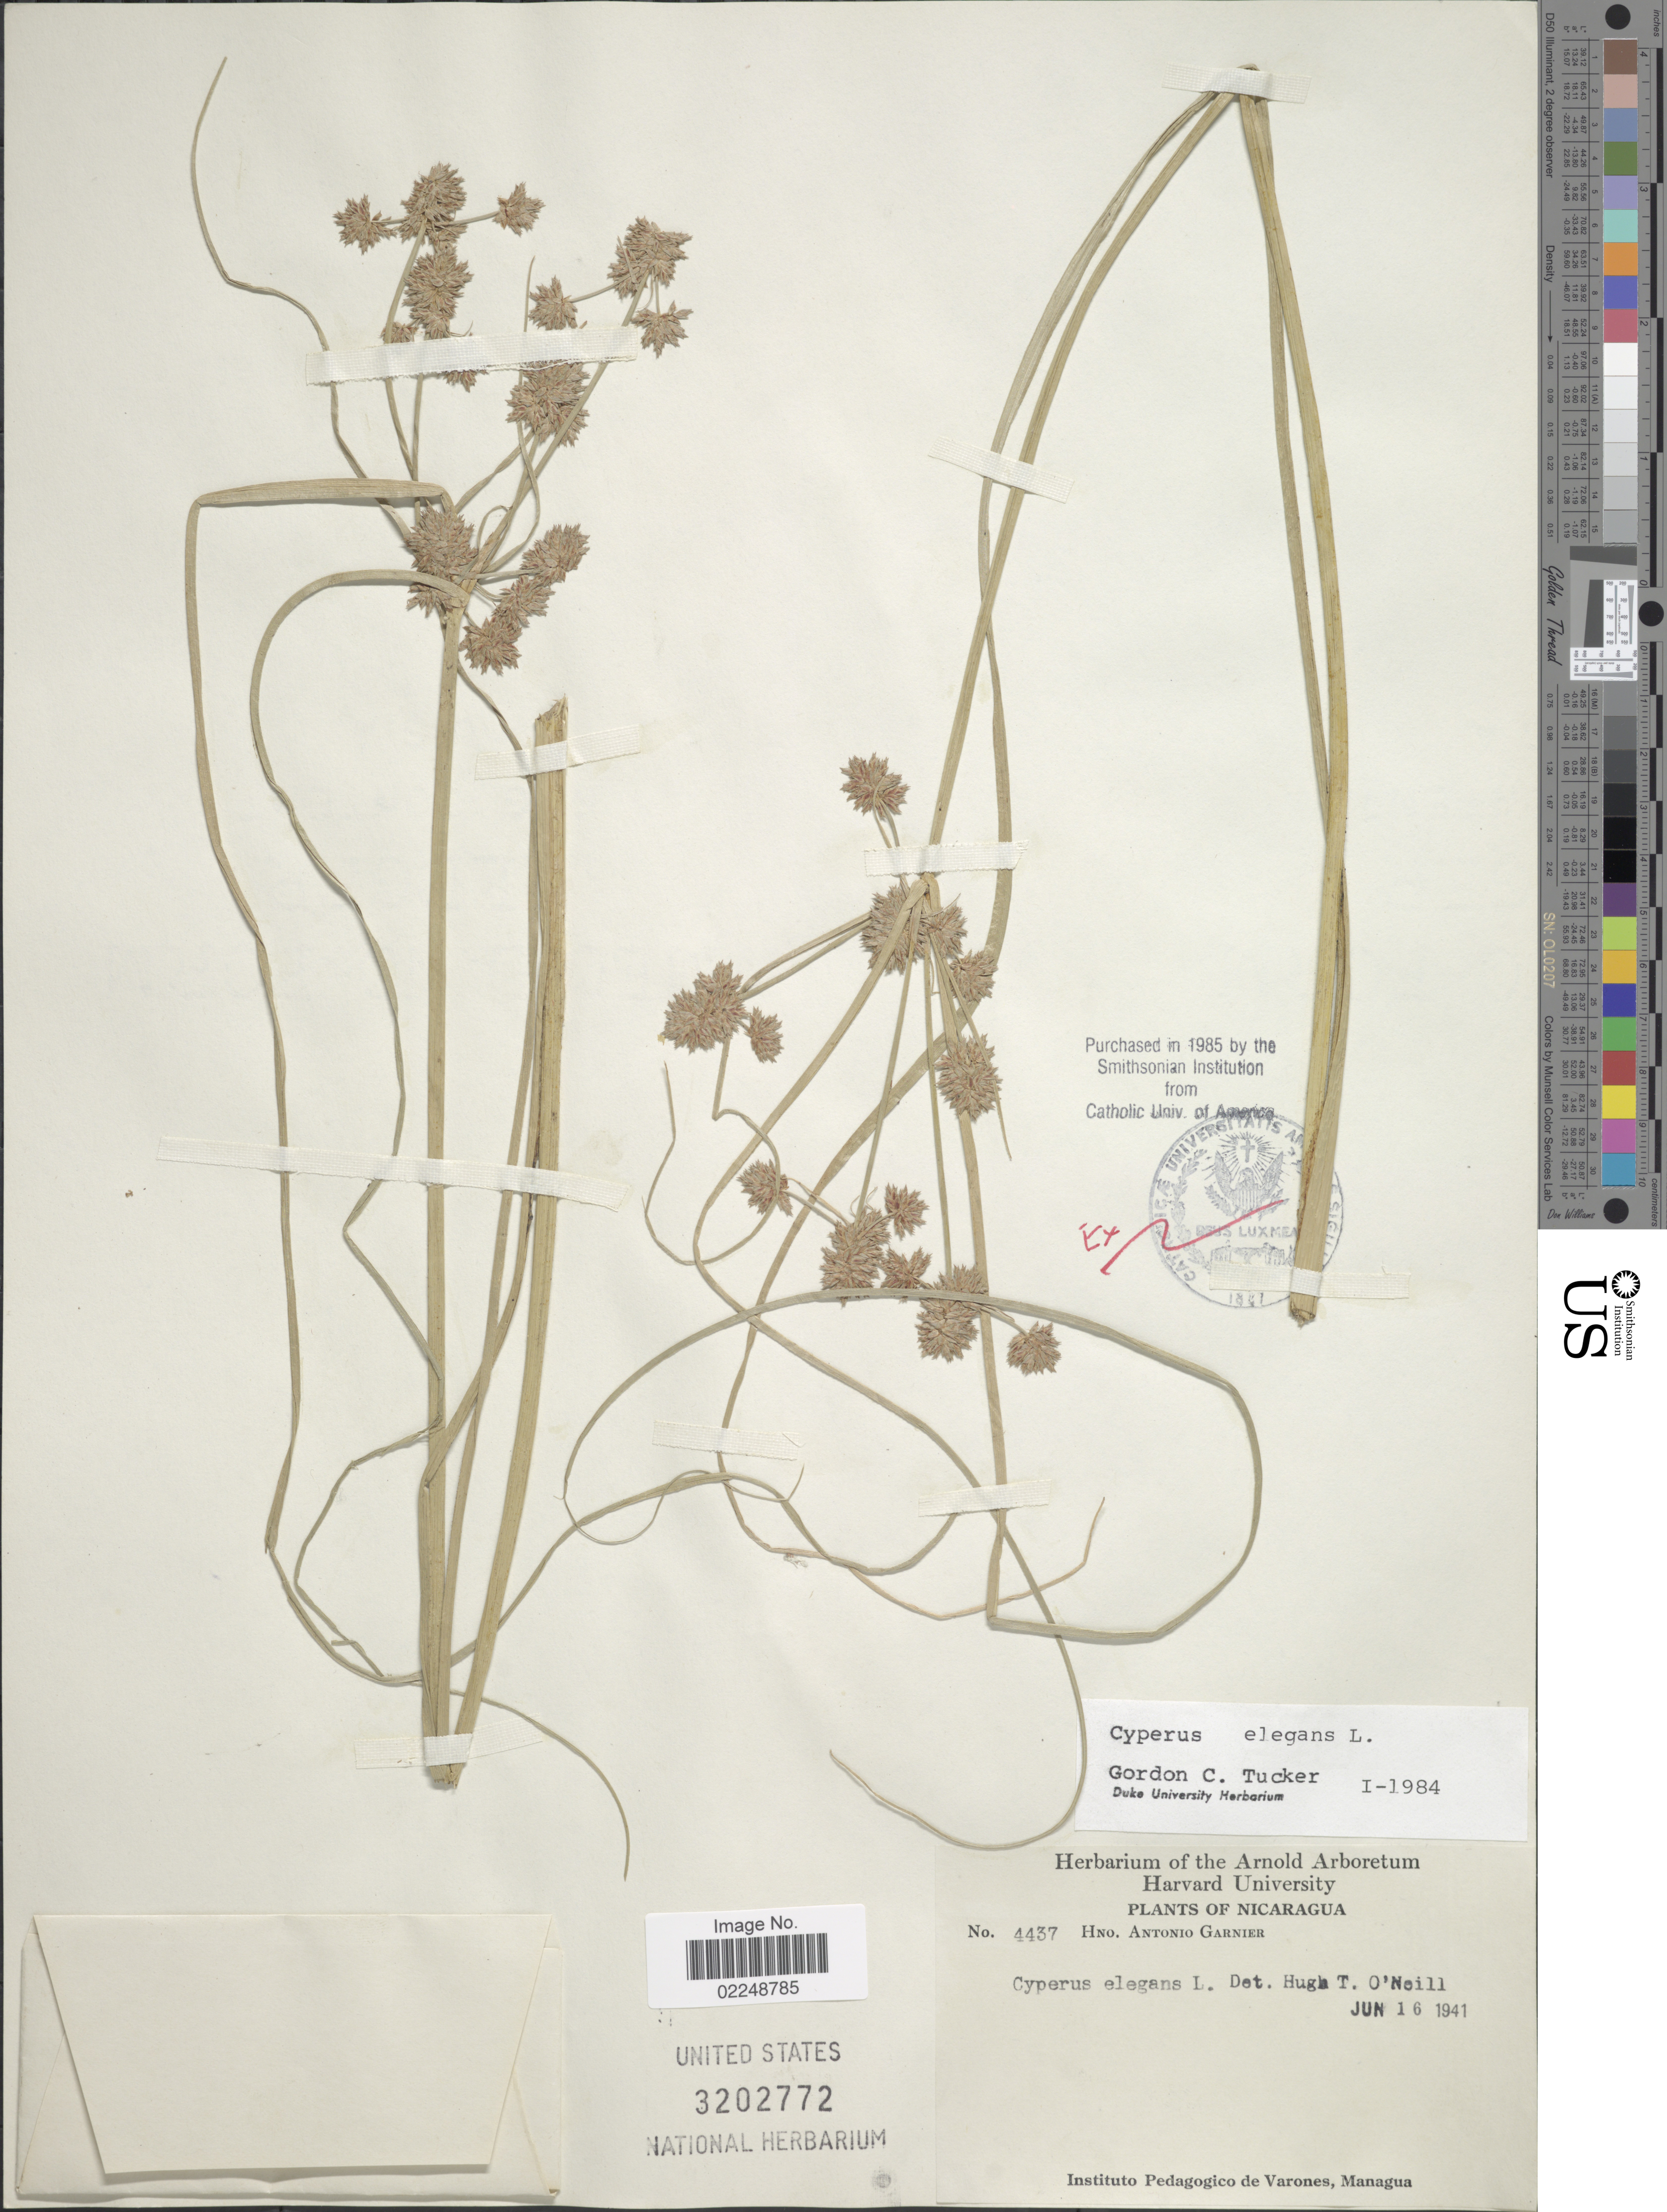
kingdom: Plantae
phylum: Tracheophyta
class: Liliopsida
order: Poales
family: Cyperaceae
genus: Cyperus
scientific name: Cyperus elegans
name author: L.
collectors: Bro. A. Garnier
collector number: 4437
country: Nicaragua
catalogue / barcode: US 3202772